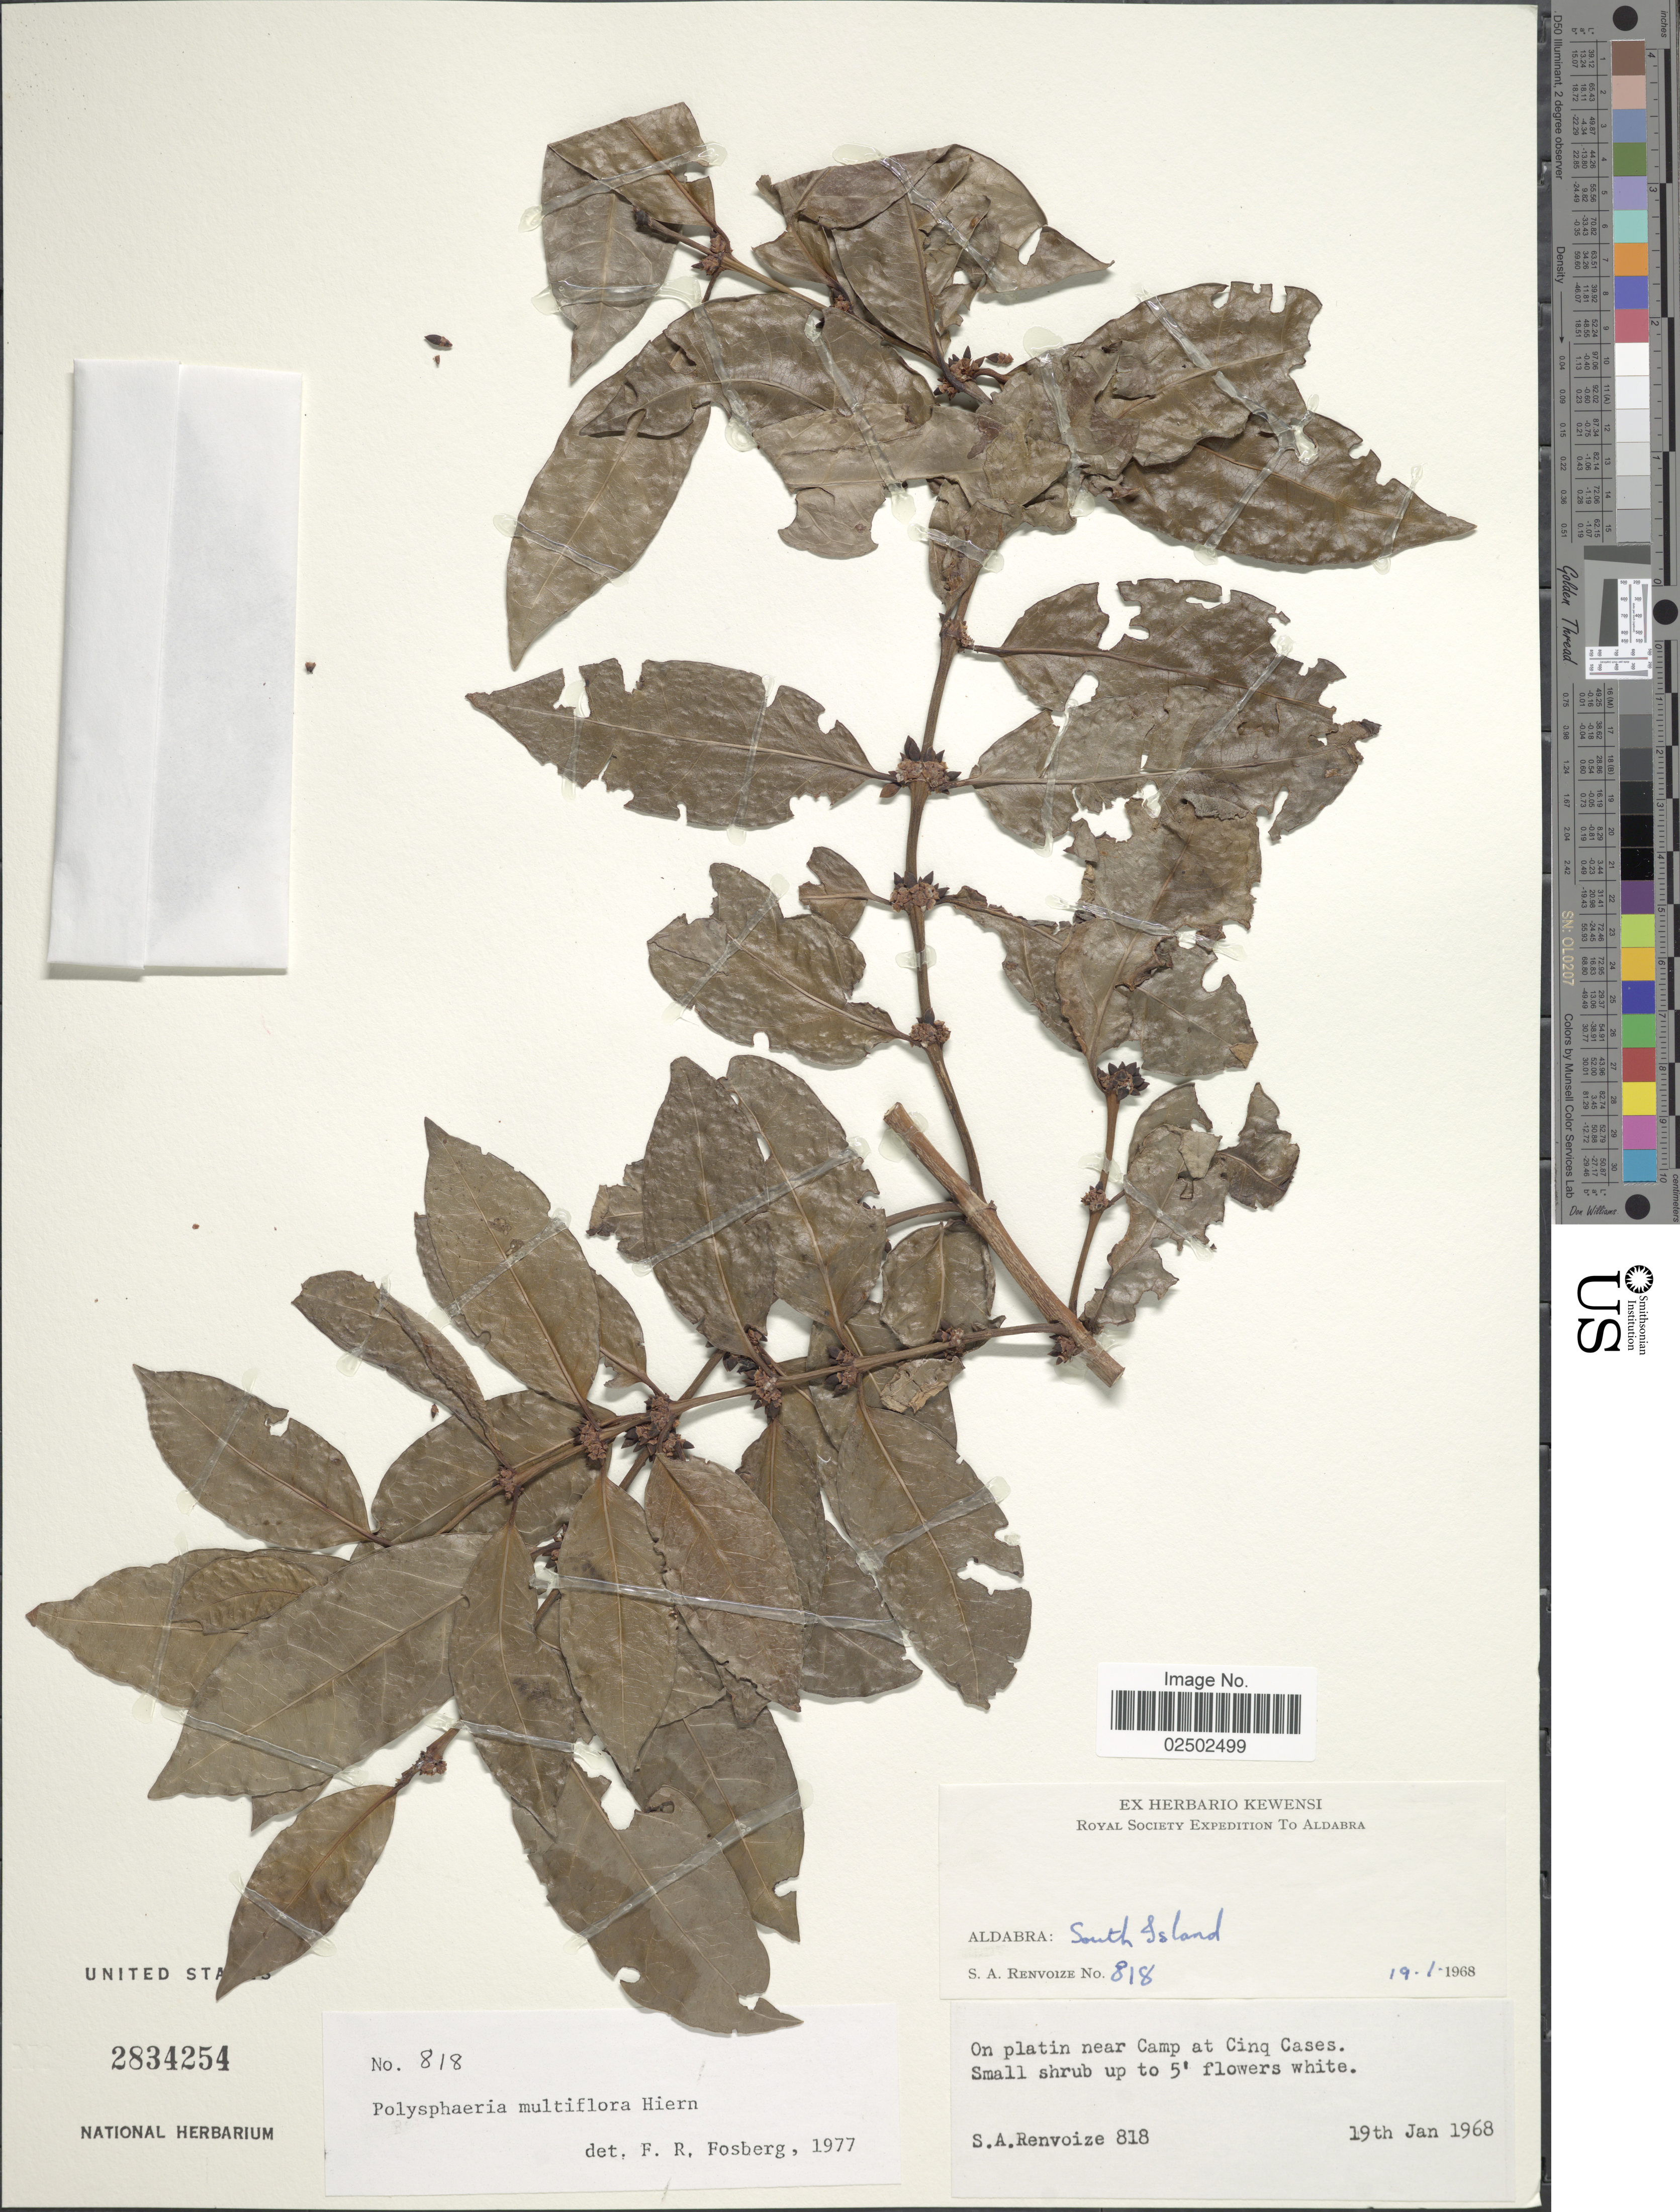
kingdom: Plantae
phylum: Tracheophyta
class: Magnoliopsida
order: Gentianales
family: Rubiaceae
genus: Polysphaeria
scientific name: Polysphaeria multiflora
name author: Hiern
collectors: S. A. Renvoize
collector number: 818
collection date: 1968-01-19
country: Seychelles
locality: Aldabra: South Island. On platin near Camp at Cinq Cases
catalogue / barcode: US 2834254